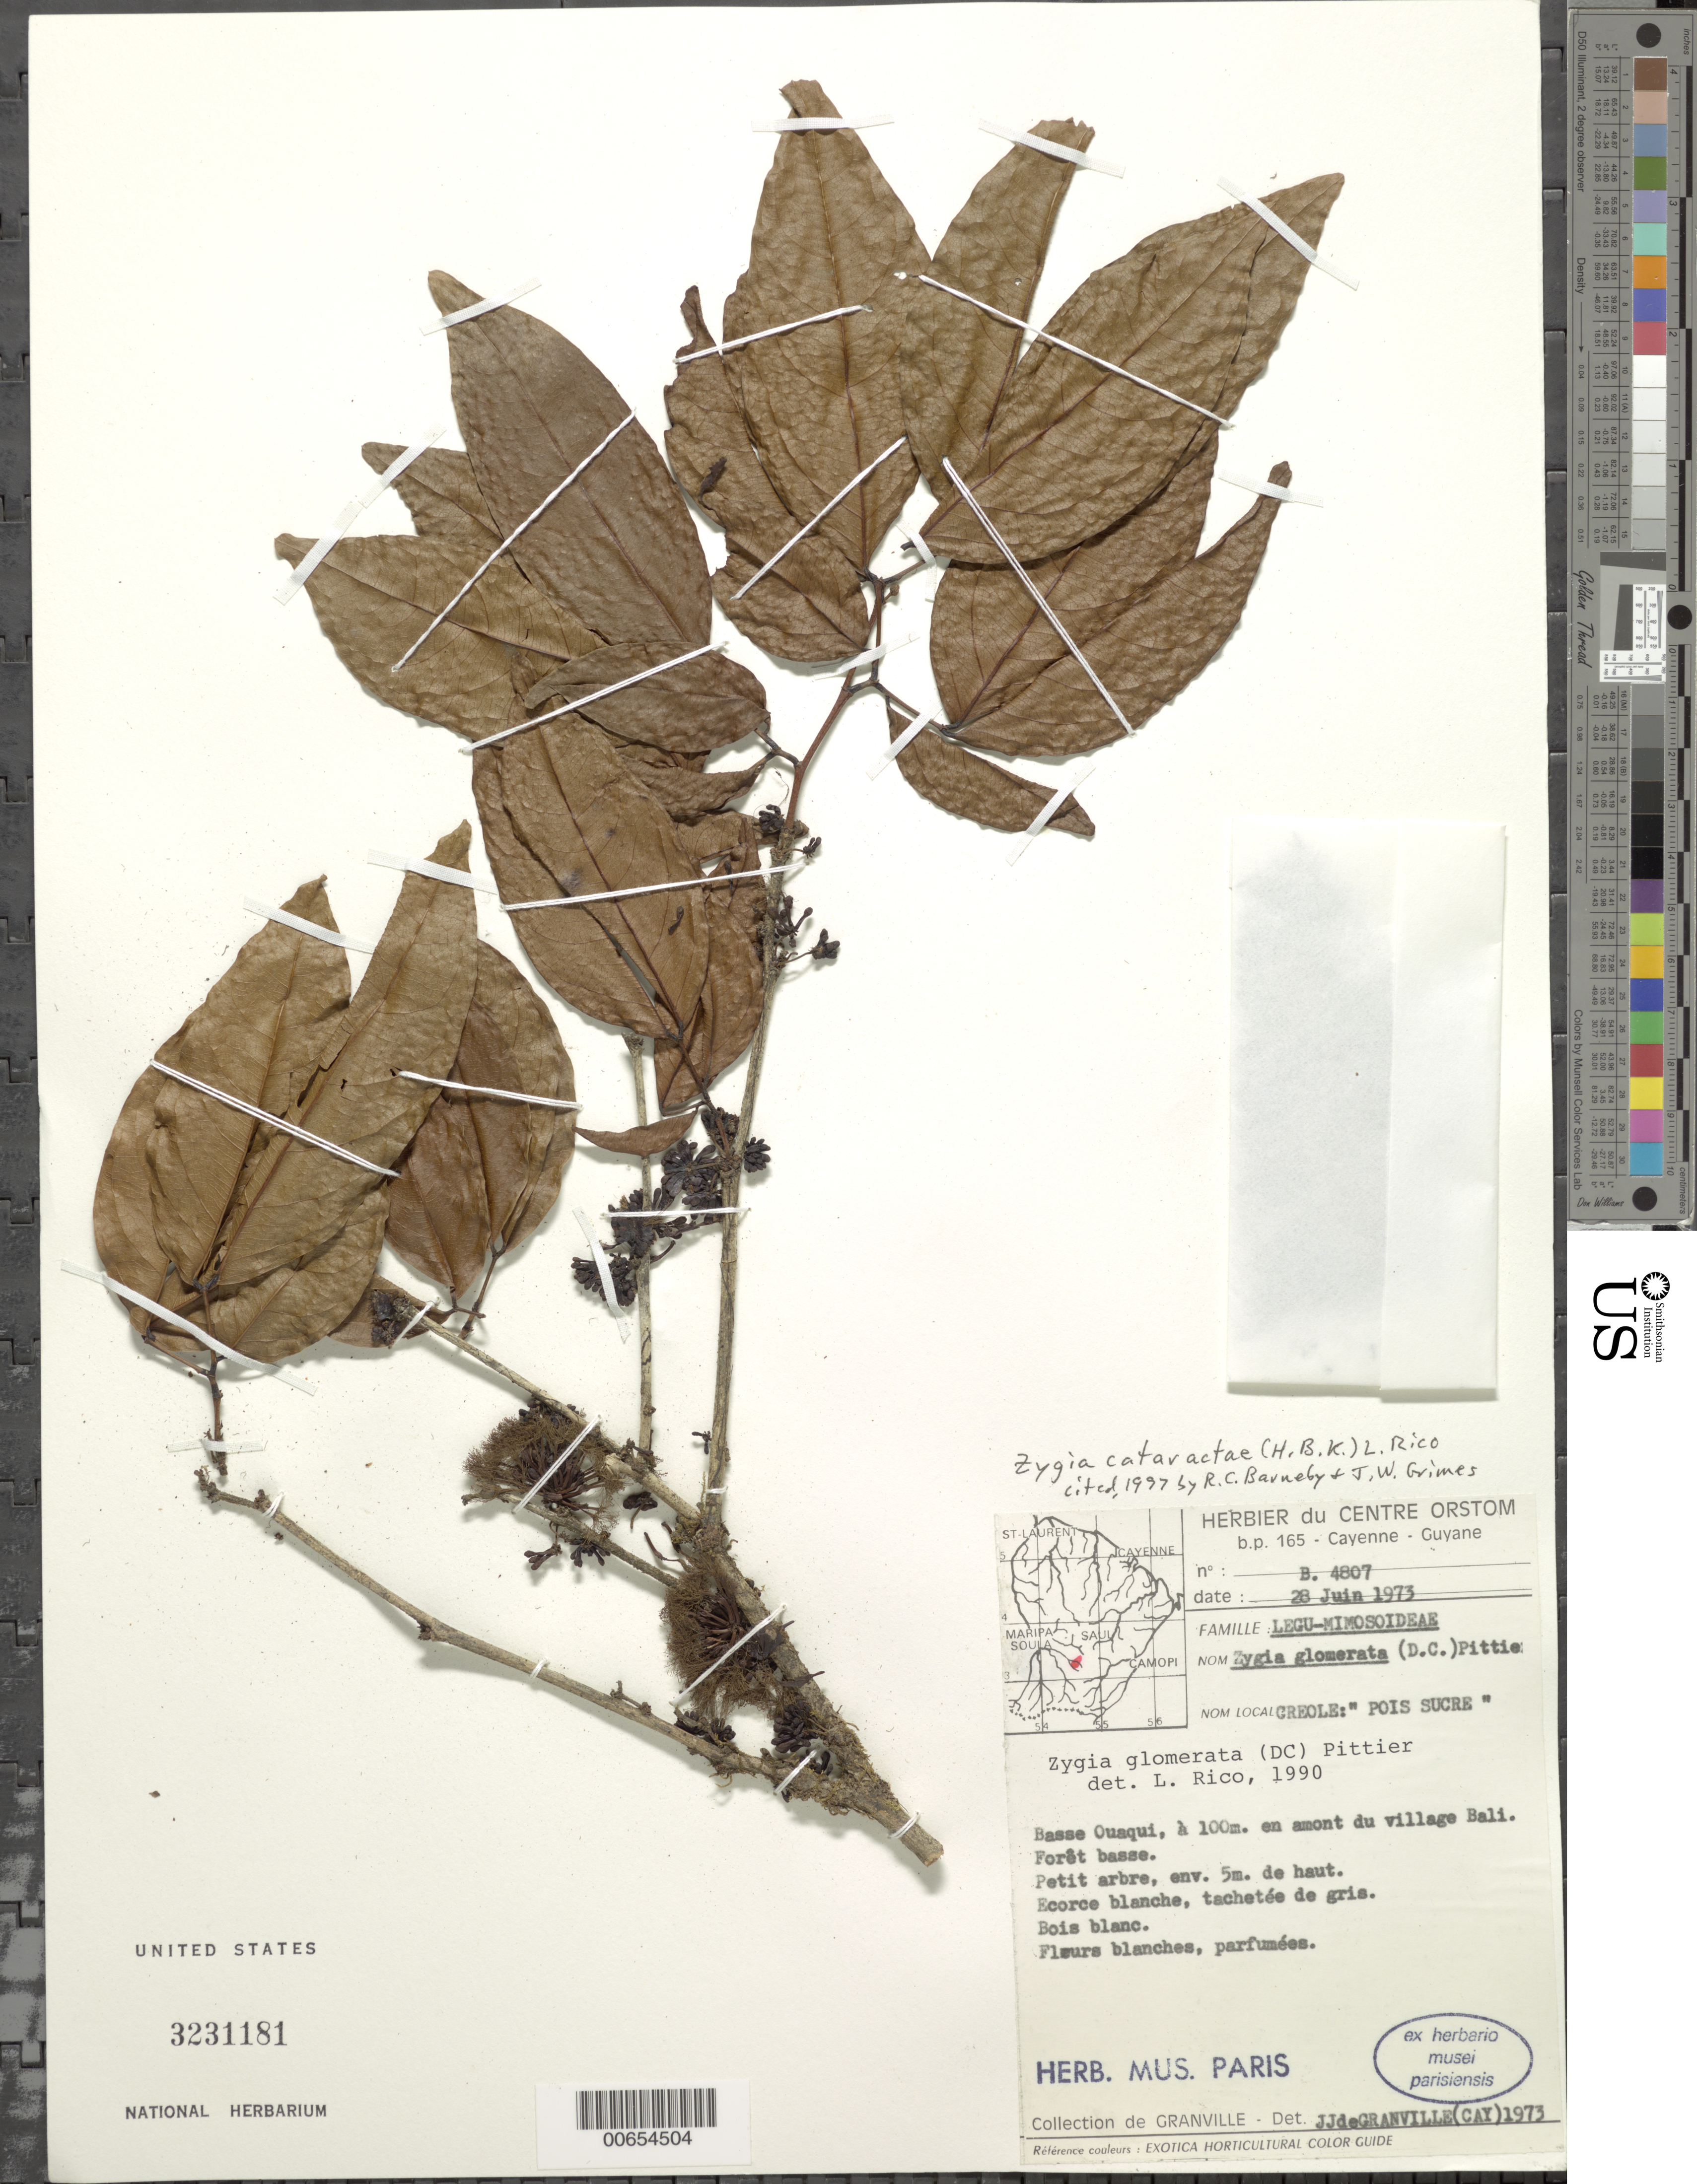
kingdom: Plantae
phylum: Tracheophyta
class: Magnoliopsida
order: Fabales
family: Fabaceae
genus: Zygia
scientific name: Zygia cataractae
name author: (Kunth) L. Rico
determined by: Barneby, R. C.; Grimes, J. W.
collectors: J.-J. de Granville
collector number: B 4807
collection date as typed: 28-Jun-73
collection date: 1973-06-28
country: French Guiana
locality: Basse Ouaqui, 100 m en amont du village Bali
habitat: Forêt basse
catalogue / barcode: US 3231181